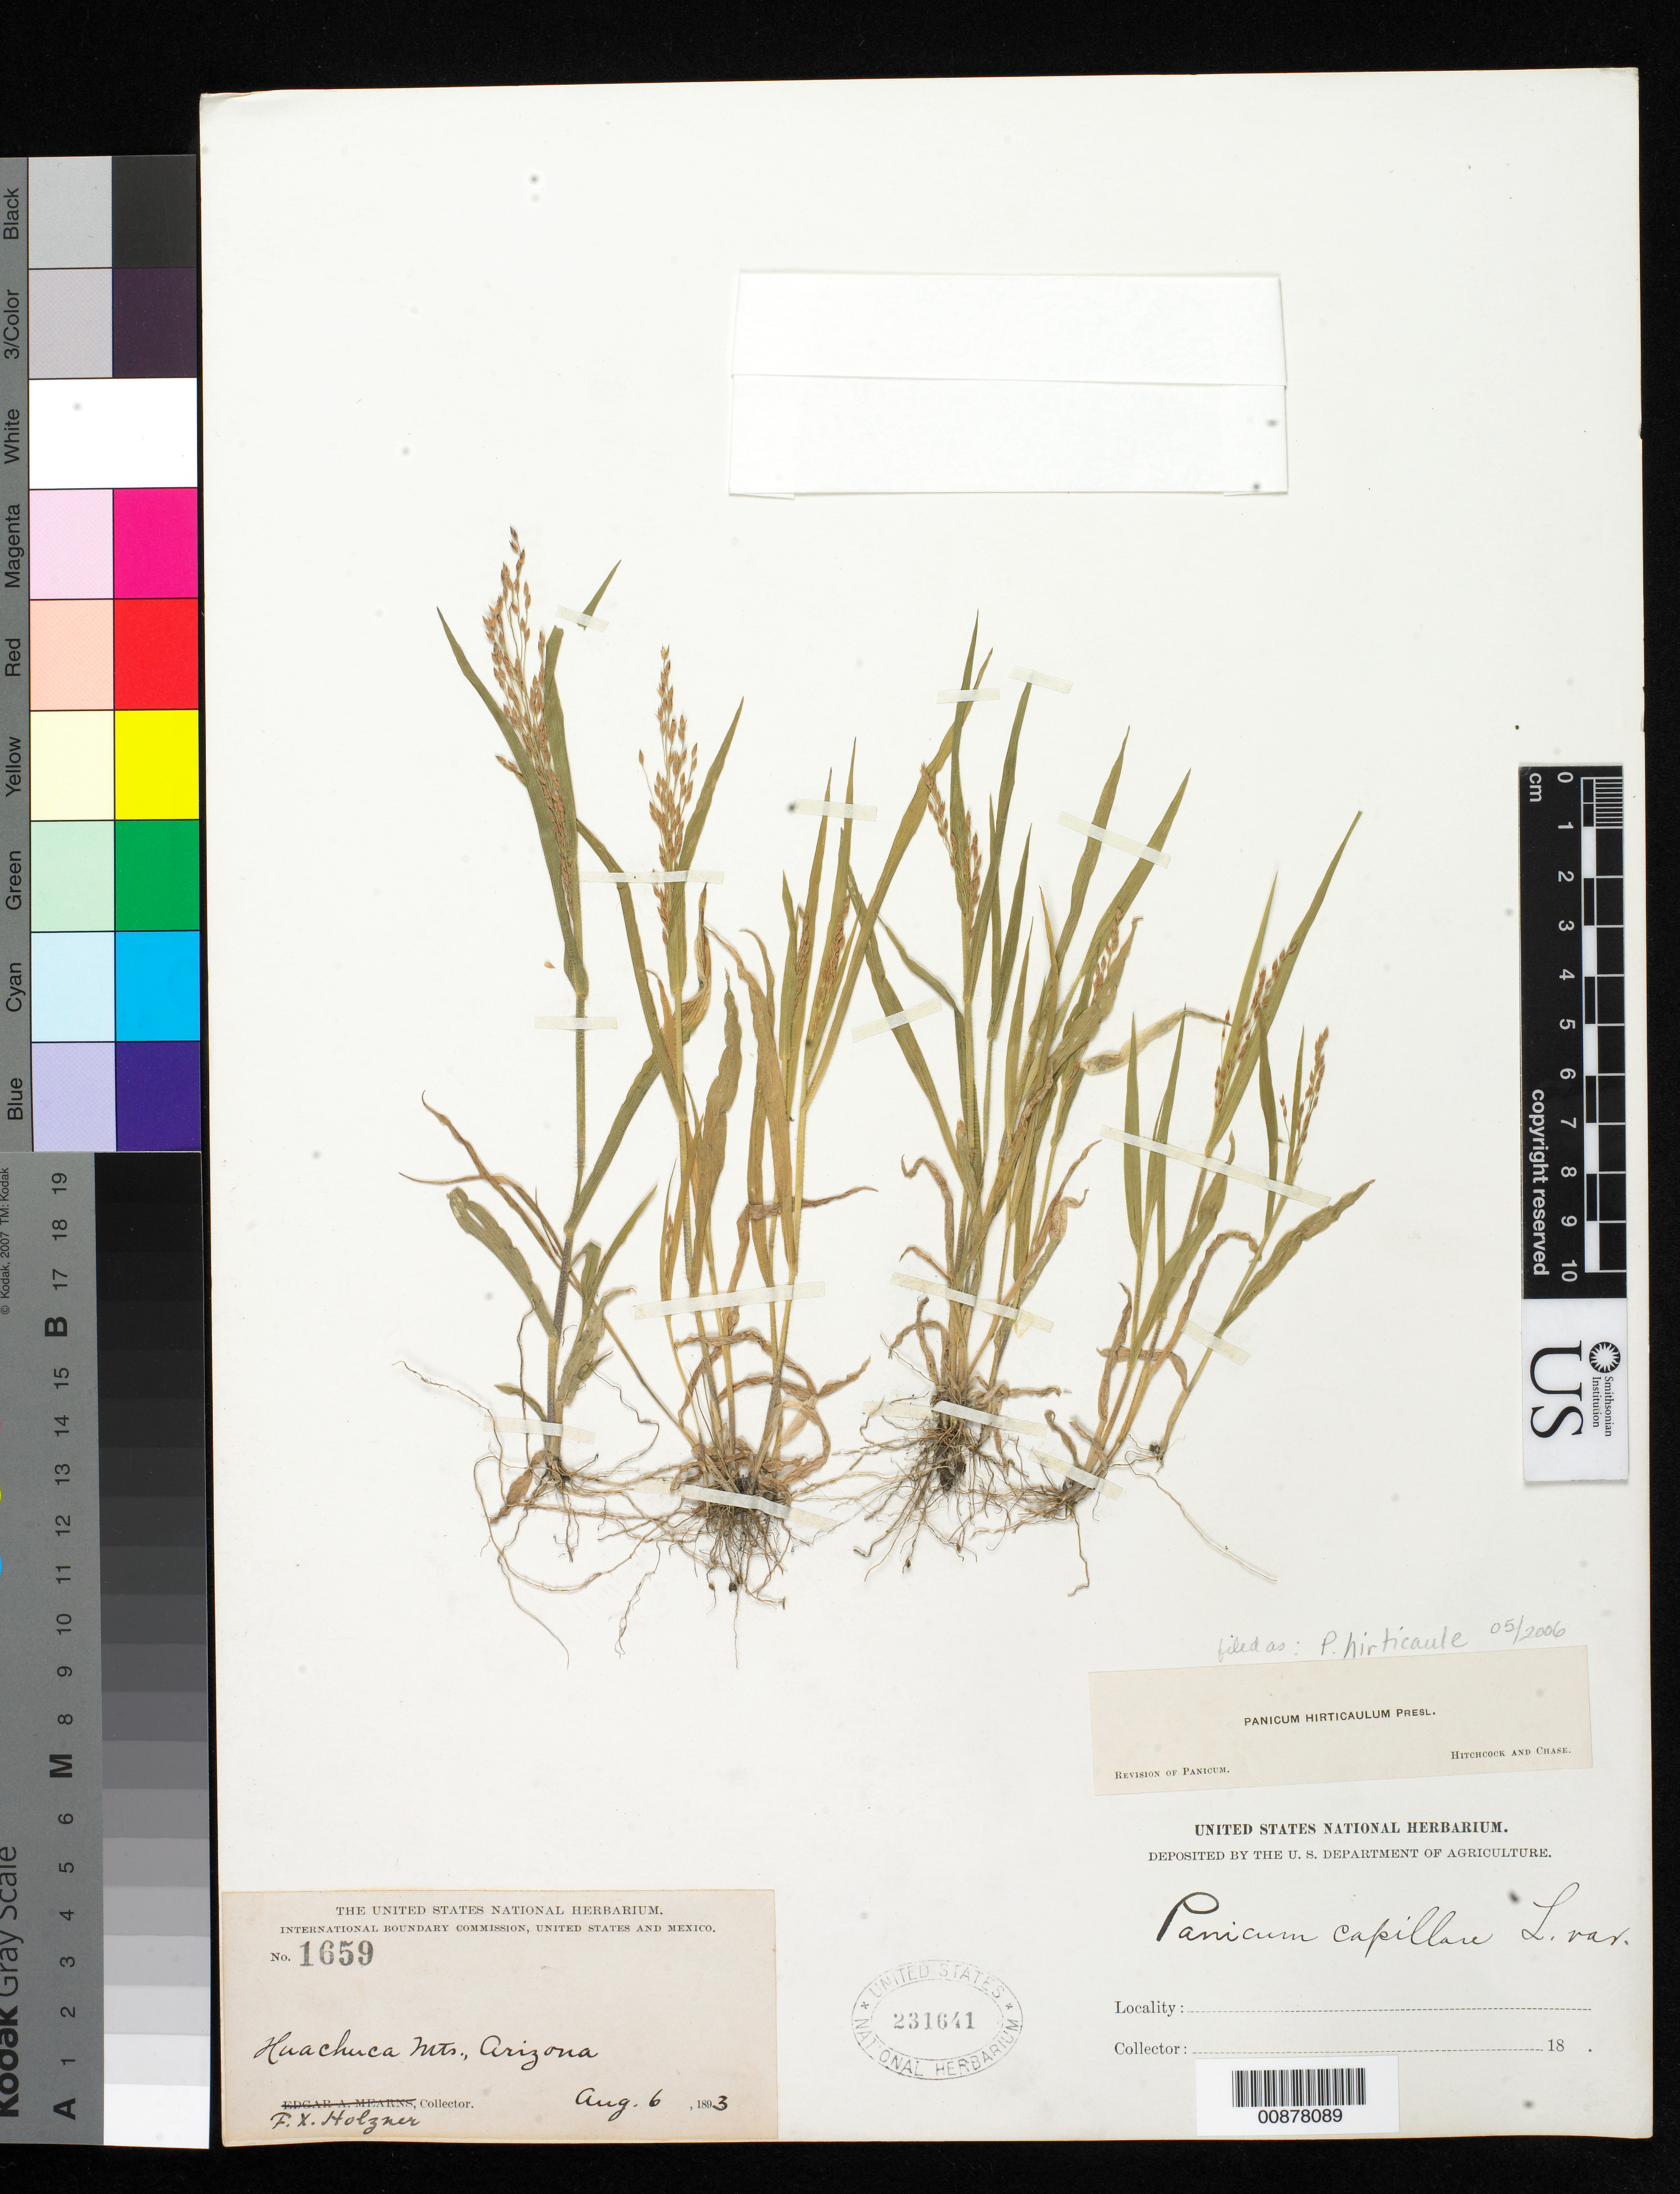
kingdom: Plantae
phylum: Tracheophyta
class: Liliopsida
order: Poales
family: Poaceae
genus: Panicum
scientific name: Panicum hirticaule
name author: J. Presl in C. Presl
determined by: Hitchcock, A. S.; Chase, [M.] A.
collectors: F. X. Holzner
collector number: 1659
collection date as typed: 06 Aug 1893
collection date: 1893-08-06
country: United States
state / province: Arizona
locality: Huachuca Mts.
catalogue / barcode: US 231641